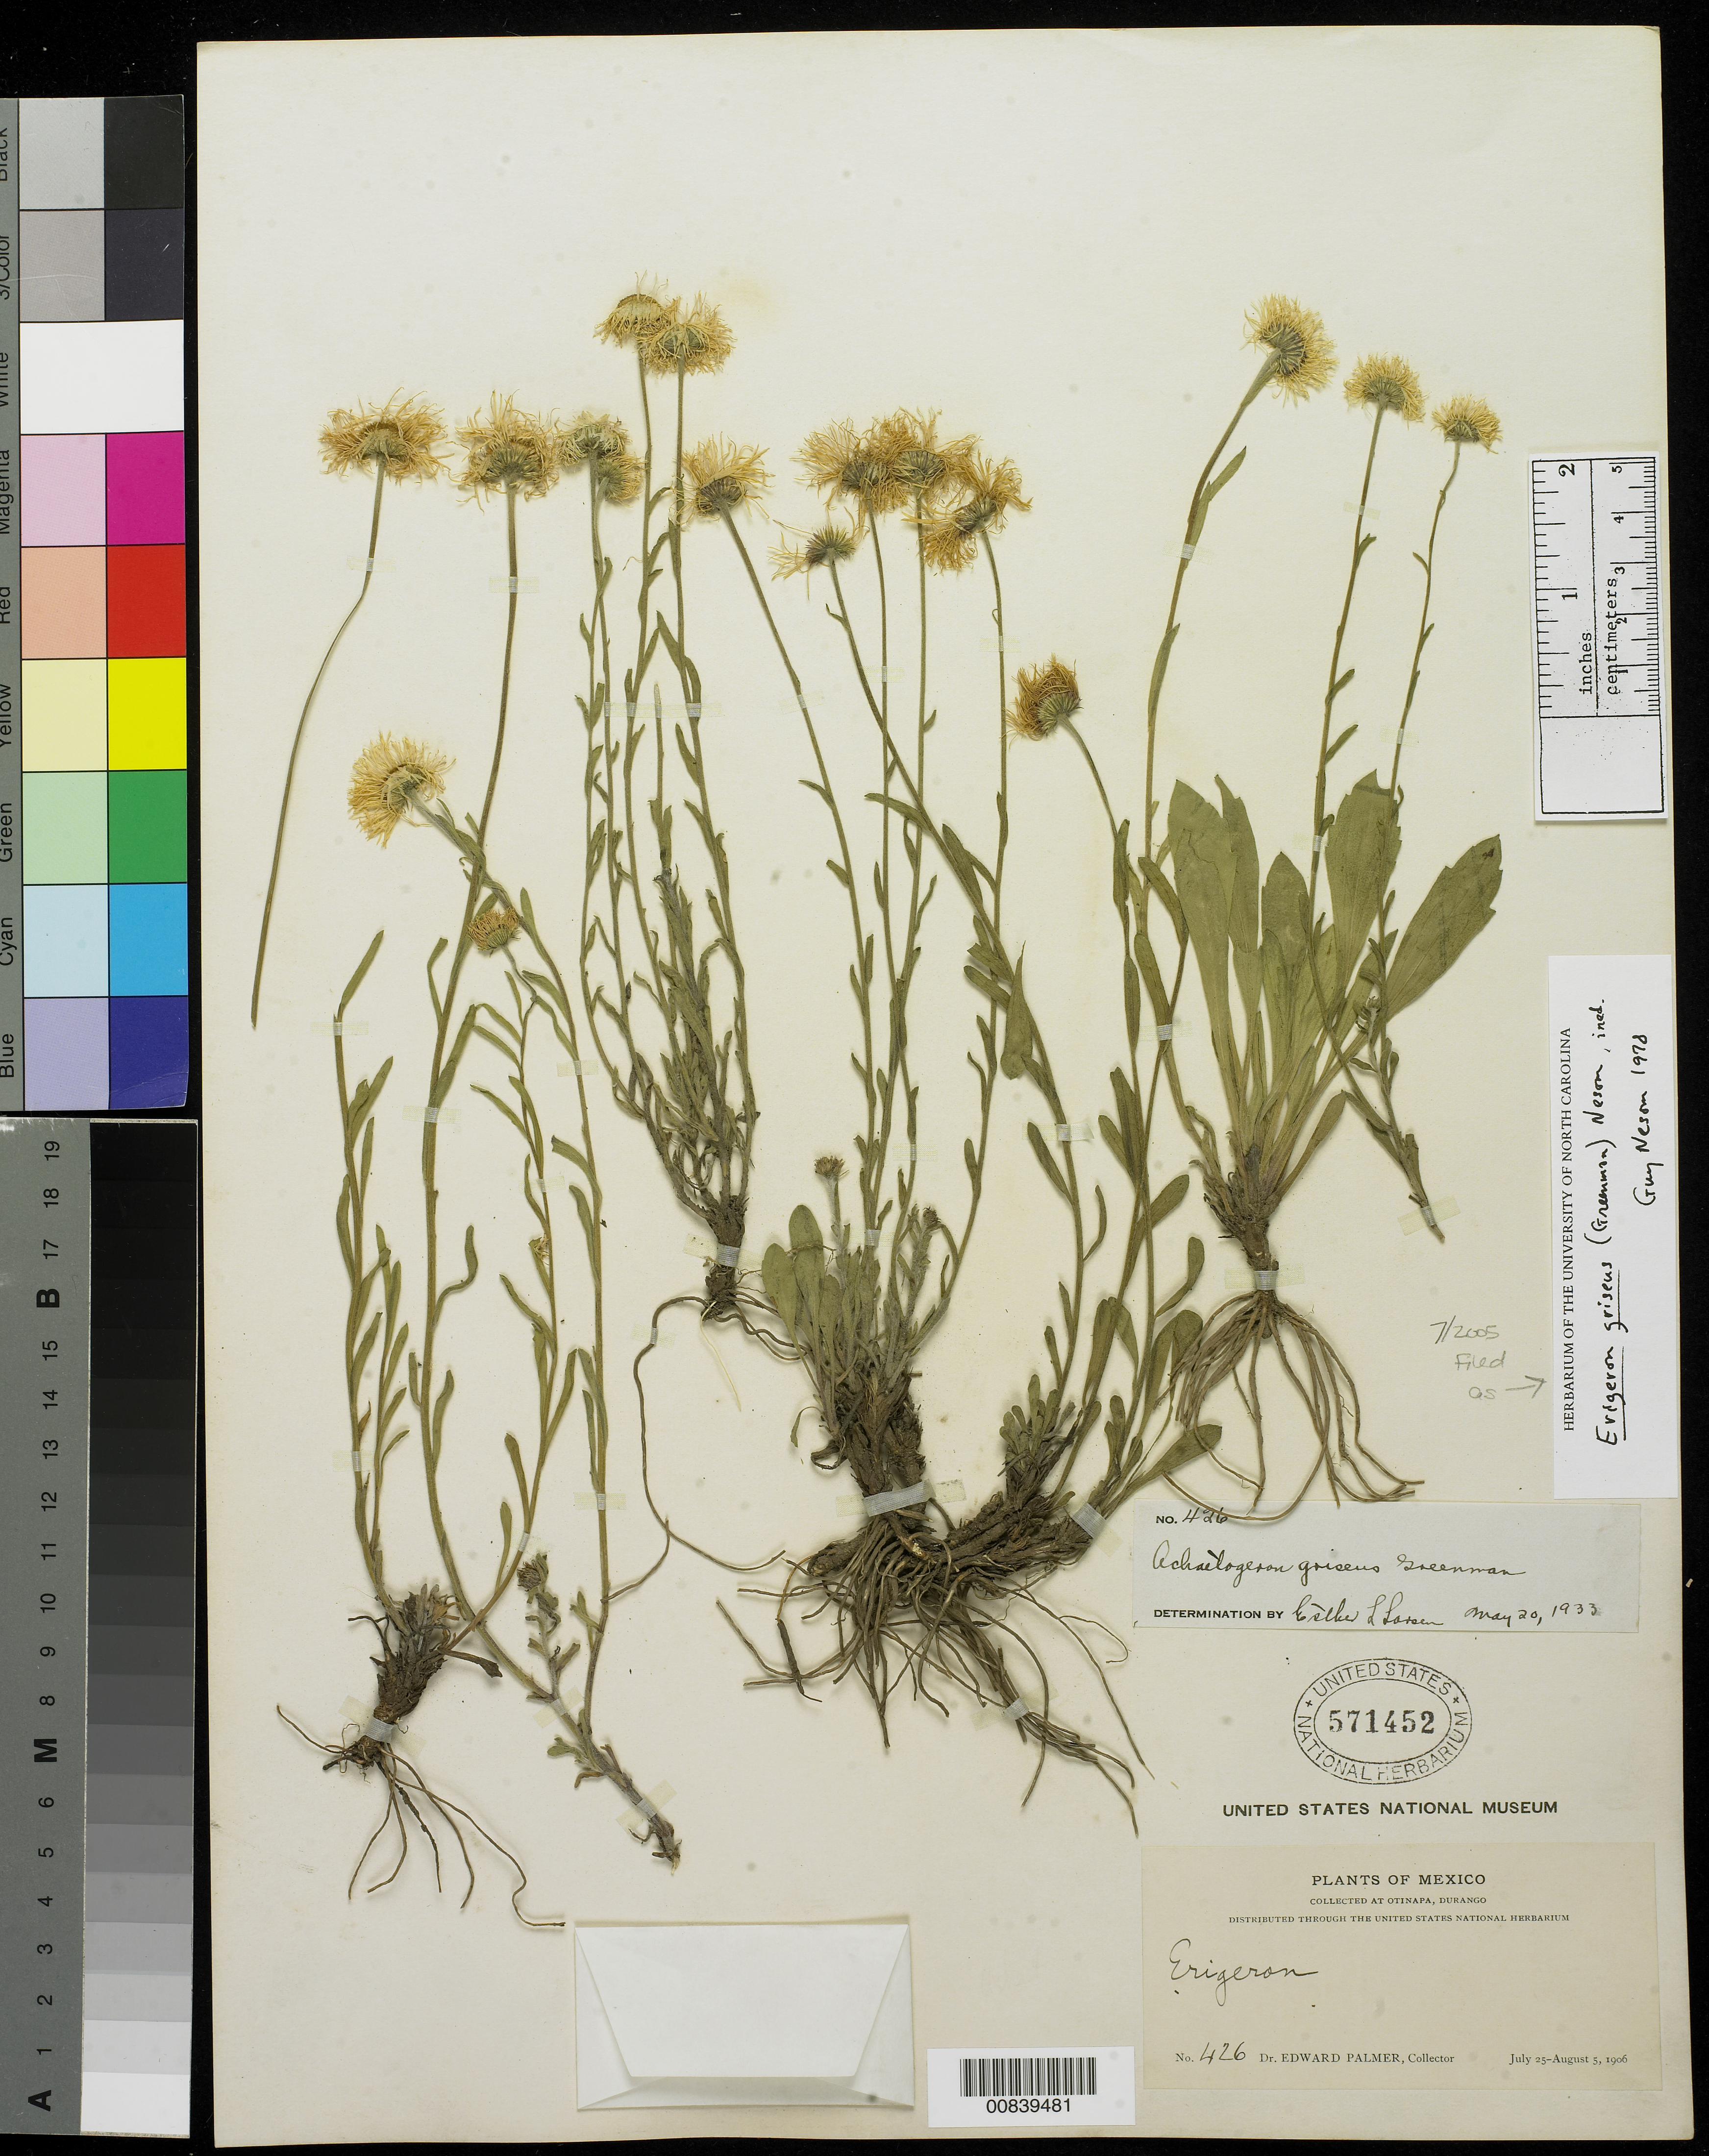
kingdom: Plantae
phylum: Tracheophyta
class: Magnoliopsida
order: Asterales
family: Asteraceae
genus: Erigeron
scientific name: Erigeron griseus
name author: (Greenm.) G.L. Nesom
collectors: E. Palmer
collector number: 426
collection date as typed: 25 Jul 1906 to 05 Aug 1906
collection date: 1906-07-25/1906-08-05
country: Mexico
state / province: Durango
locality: Otinapa, Durango.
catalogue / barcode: US 571452